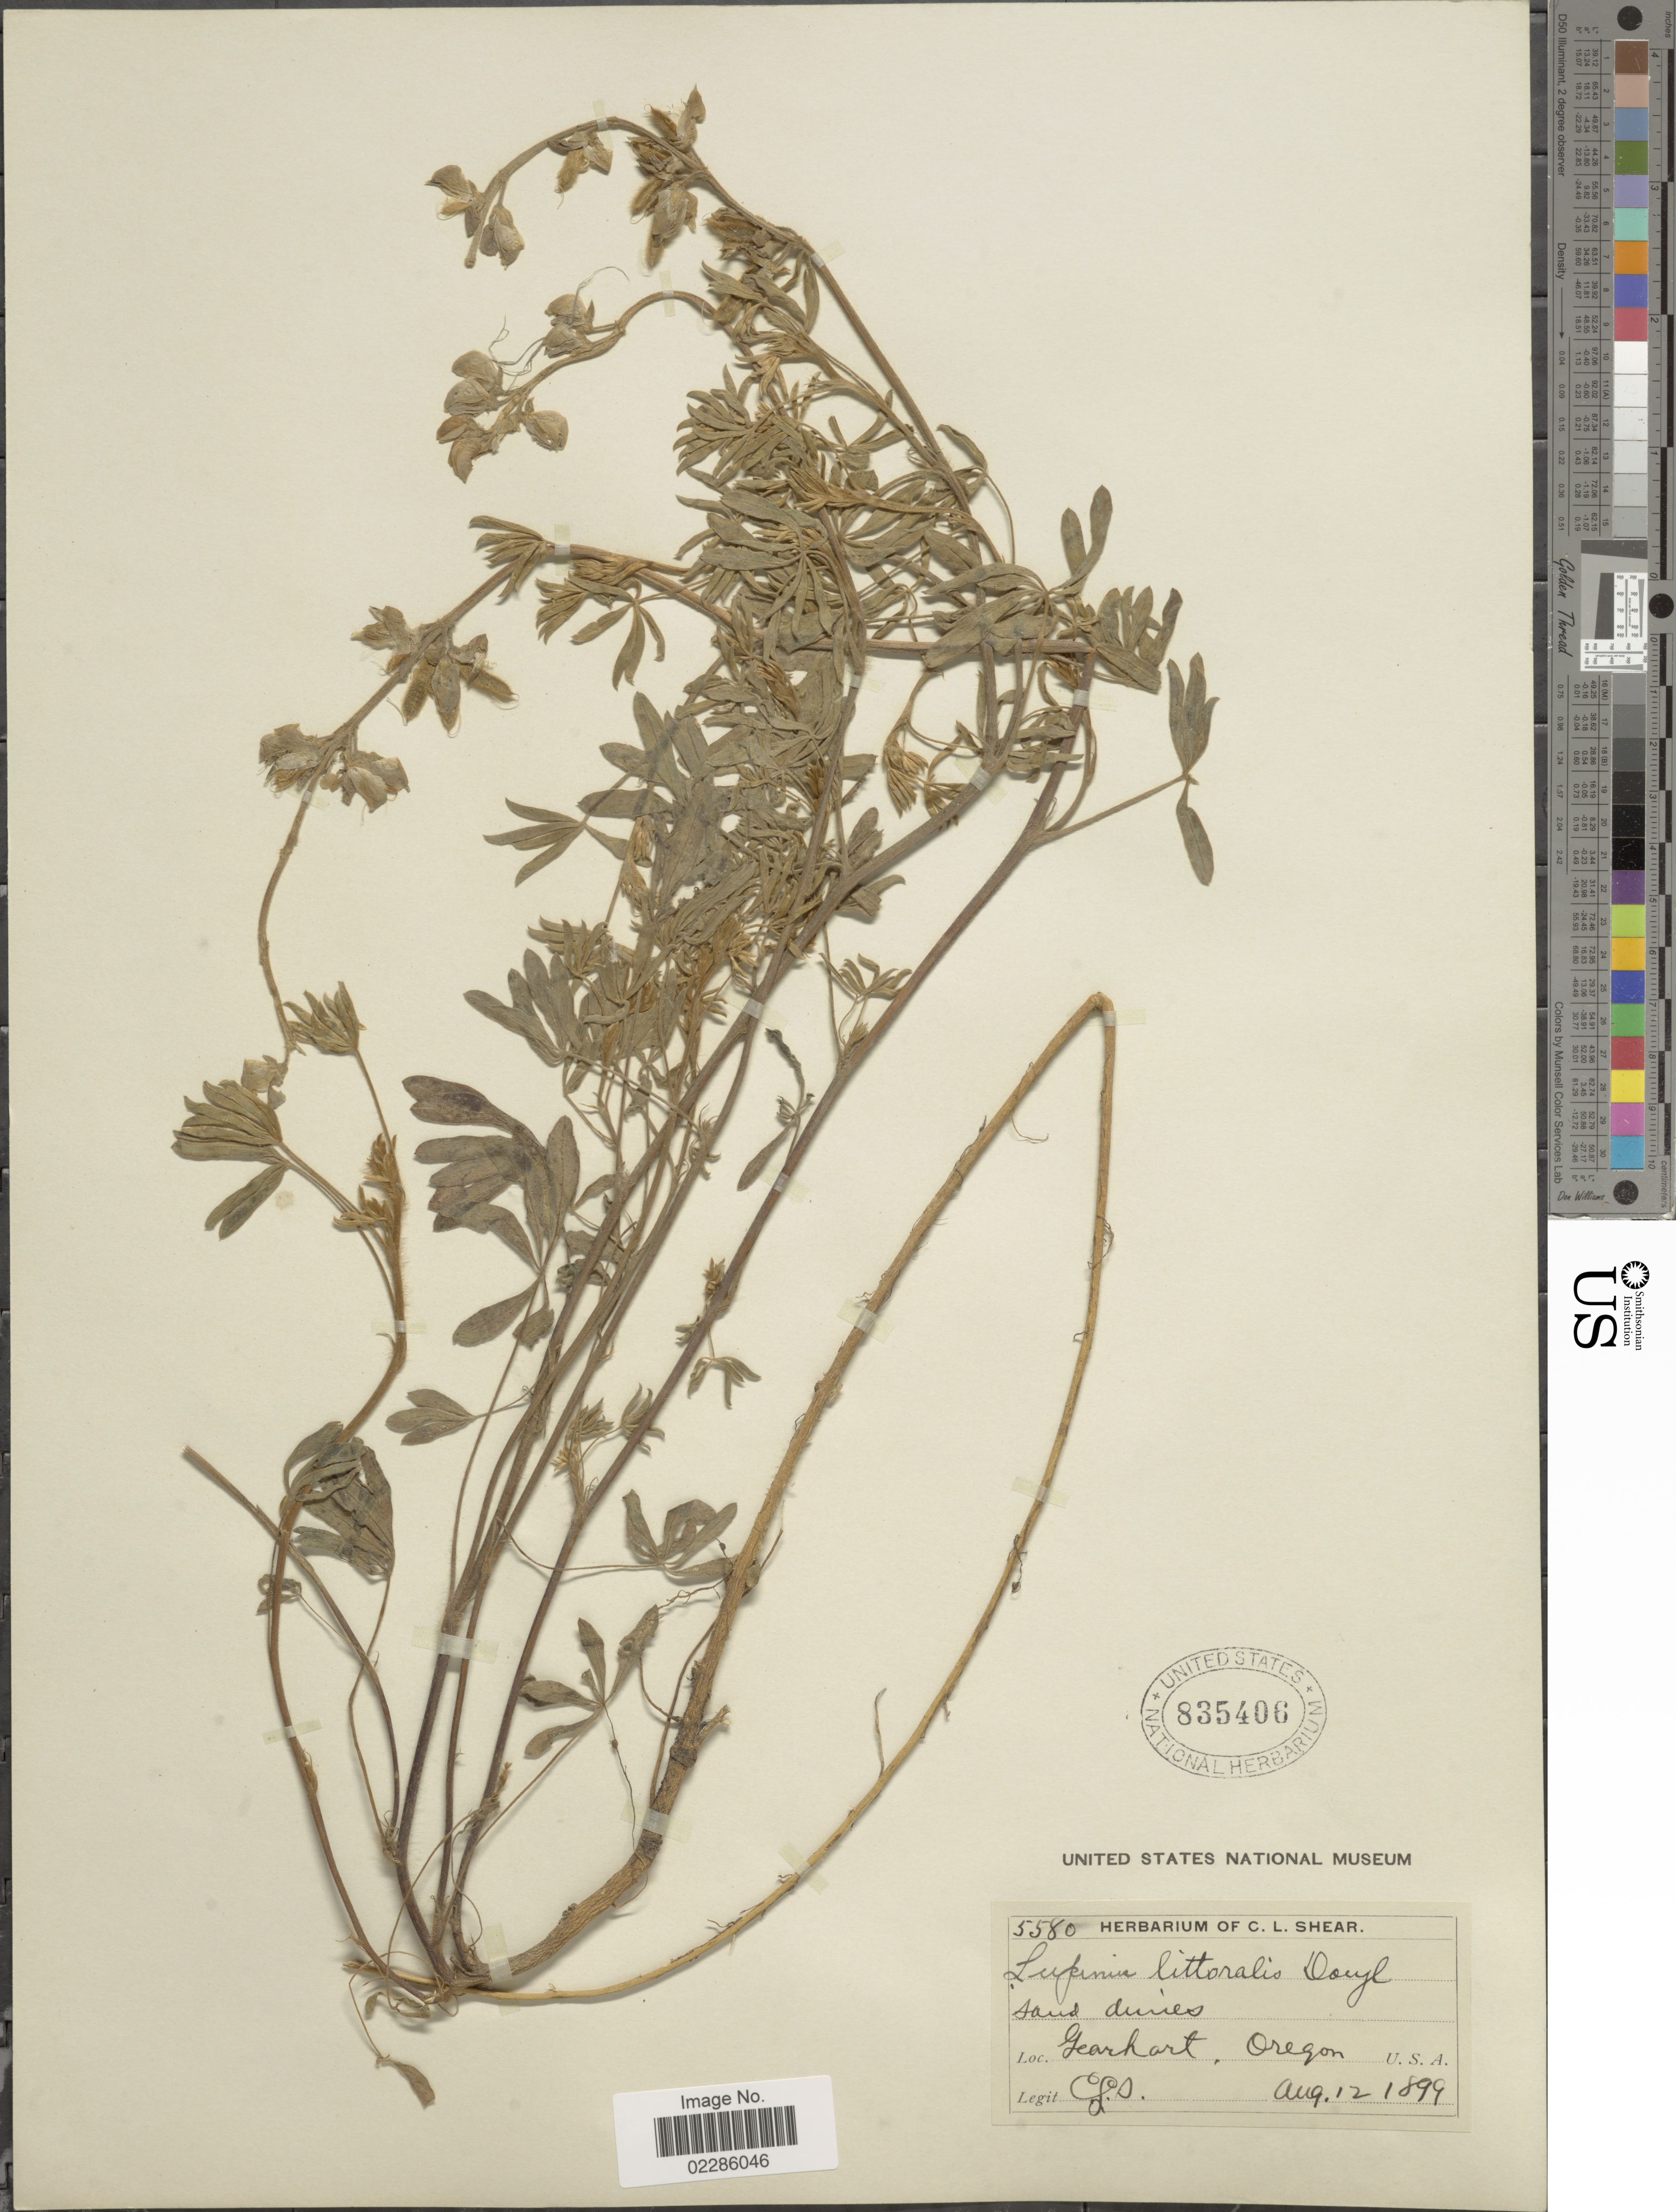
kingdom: Plantae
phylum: Tracheophyta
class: Magnoliopsida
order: Fabales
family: Fabaceae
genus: Lupinus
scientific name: Lupinus littoralis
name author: Douglas ex Lindl.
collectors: C. L. Shear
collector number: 5580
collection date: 1899-08-12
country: United States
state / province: Oregon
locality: Sand dunes, Gearhart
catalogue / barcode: US 835406